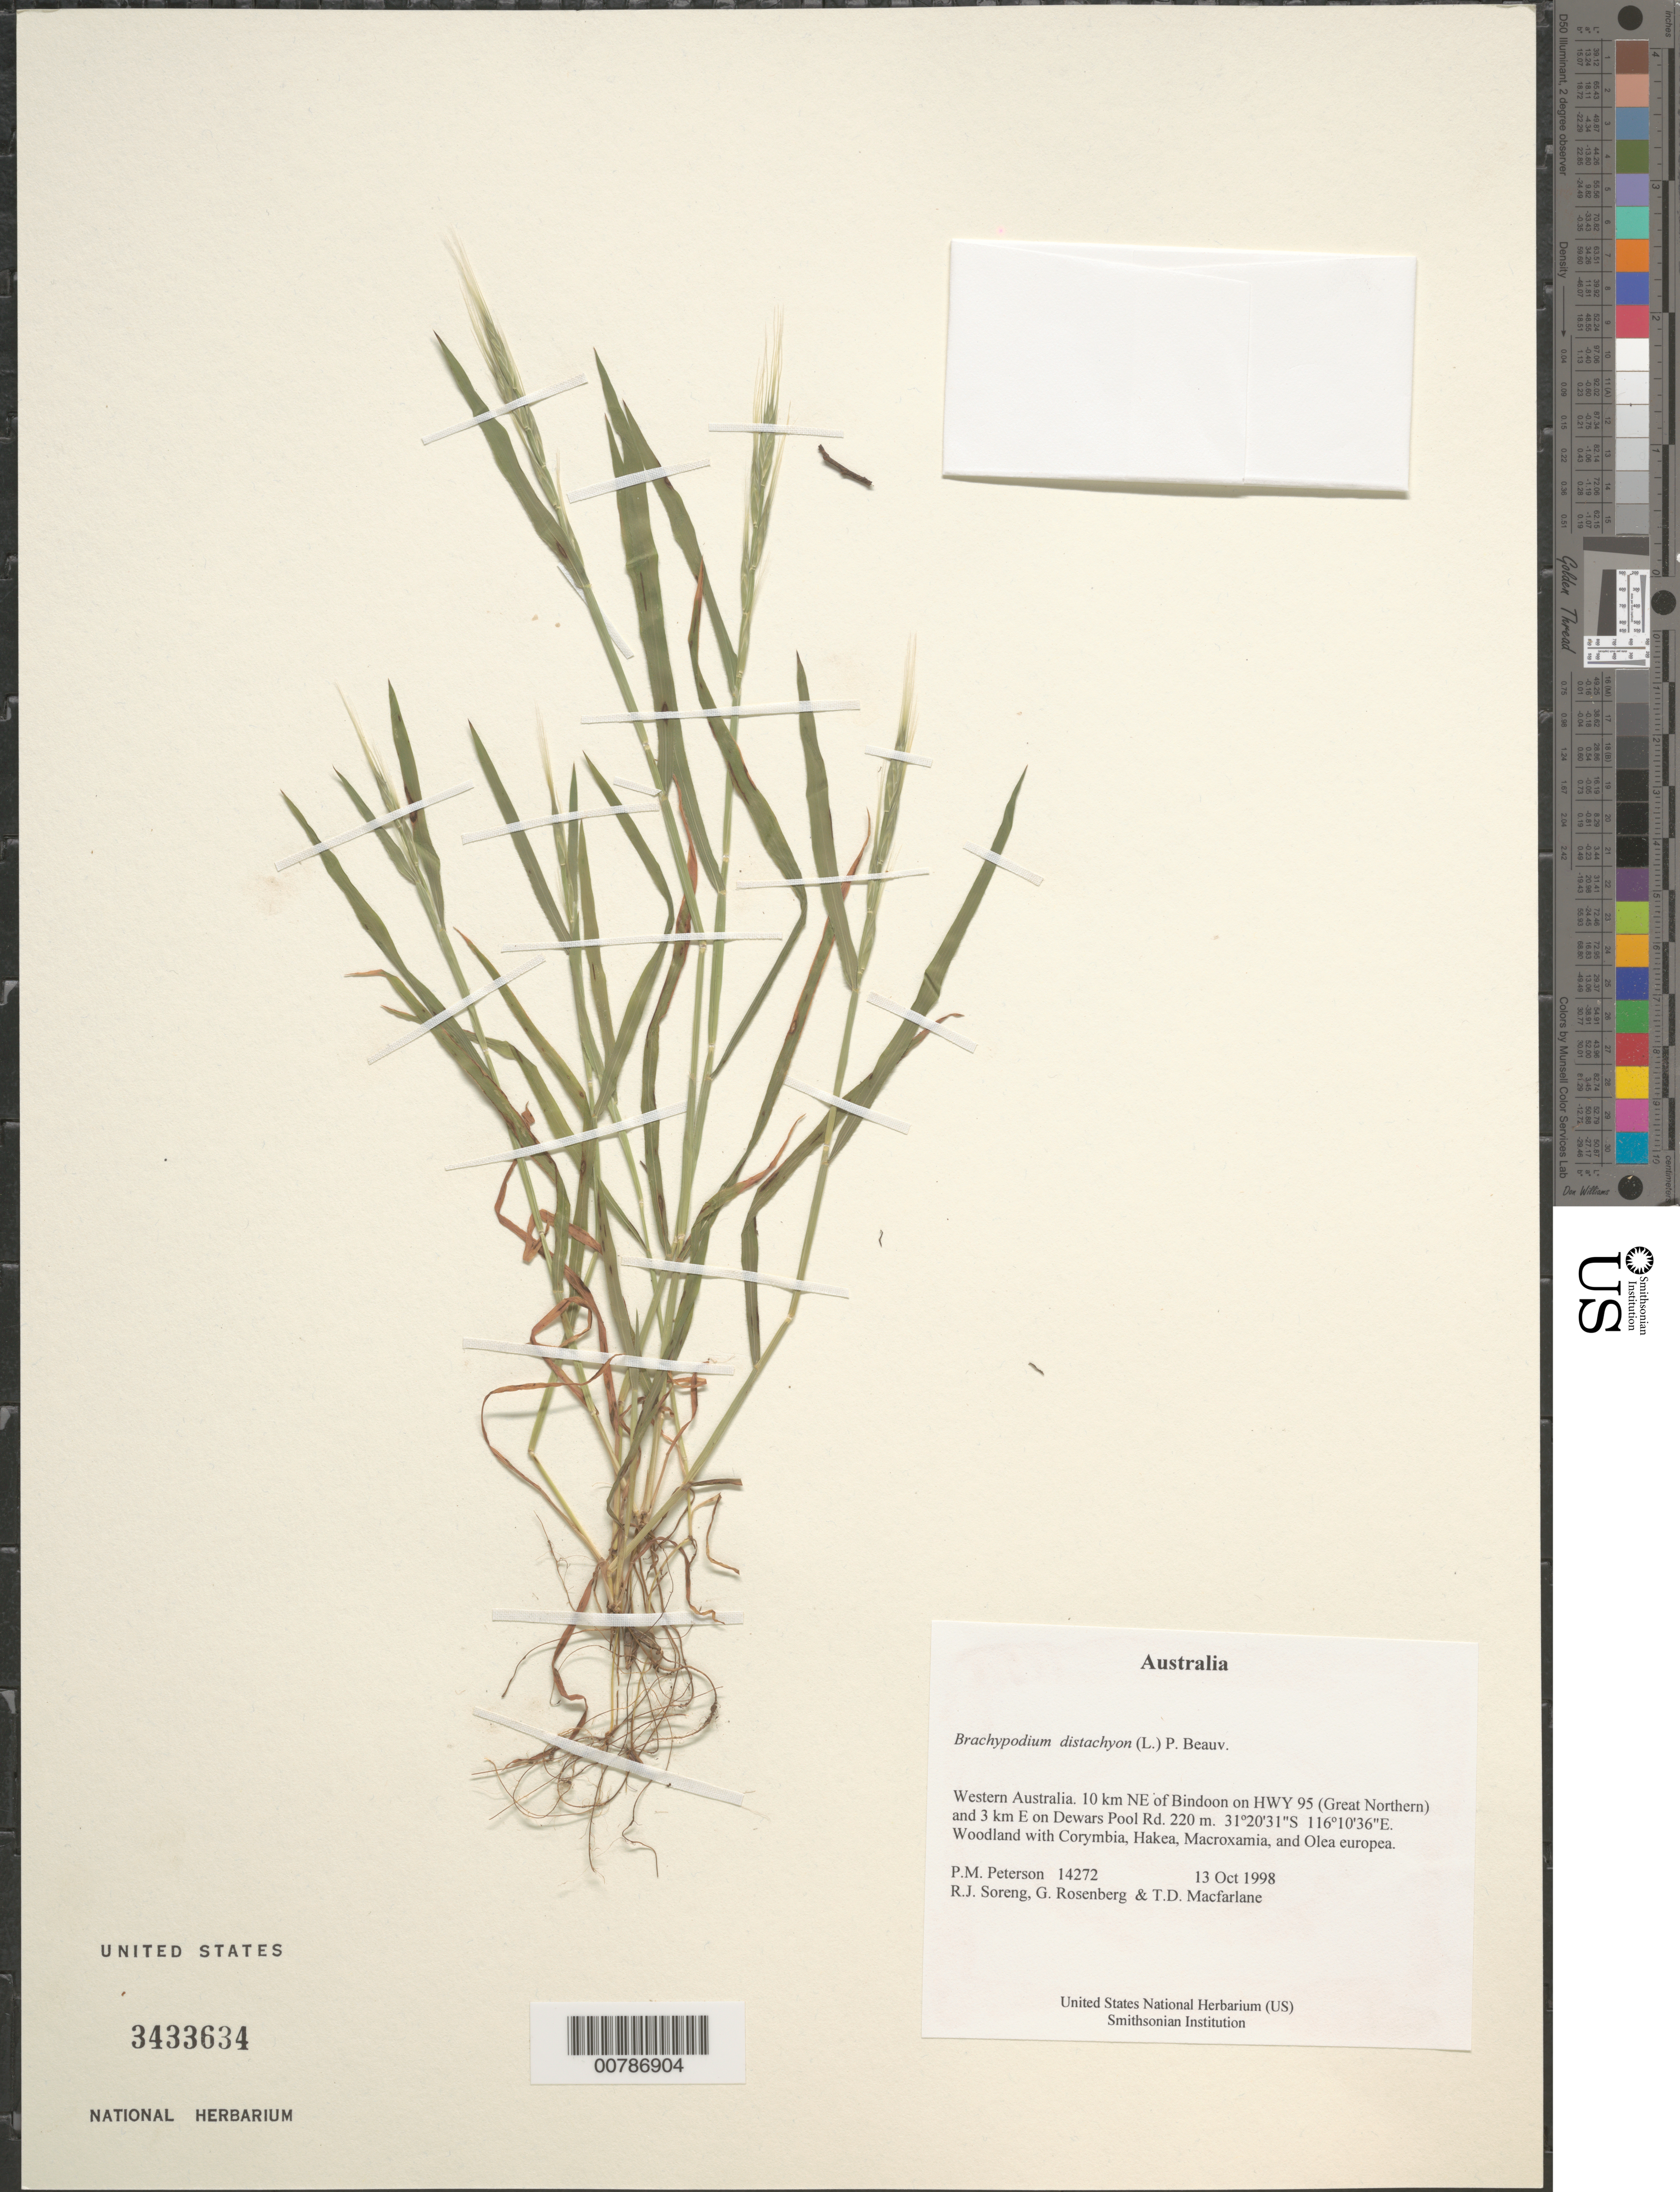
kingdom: Plantae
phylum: Tracheophyta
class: Liliopsida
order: Poales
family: Poaceae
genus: Brachypodium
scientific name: Brachypodium distachyon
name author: (L.) P. Beauv.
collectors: P. M. Peterson, R. J. Soreng, G. Rosenberg & T. Macfarlane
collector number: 14272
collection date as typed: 13 Oct 1998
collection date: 1998-10-13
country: Australia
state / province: Western Australia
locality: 10 km NE of Bindoon on HWY 95 (Great Northern) and 3 km E on Dewars Pool Rd.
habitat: Woodland with Corymbia, Hakea, Macroxamia, and Olea europea.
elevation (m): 220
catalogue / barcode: US 3433634